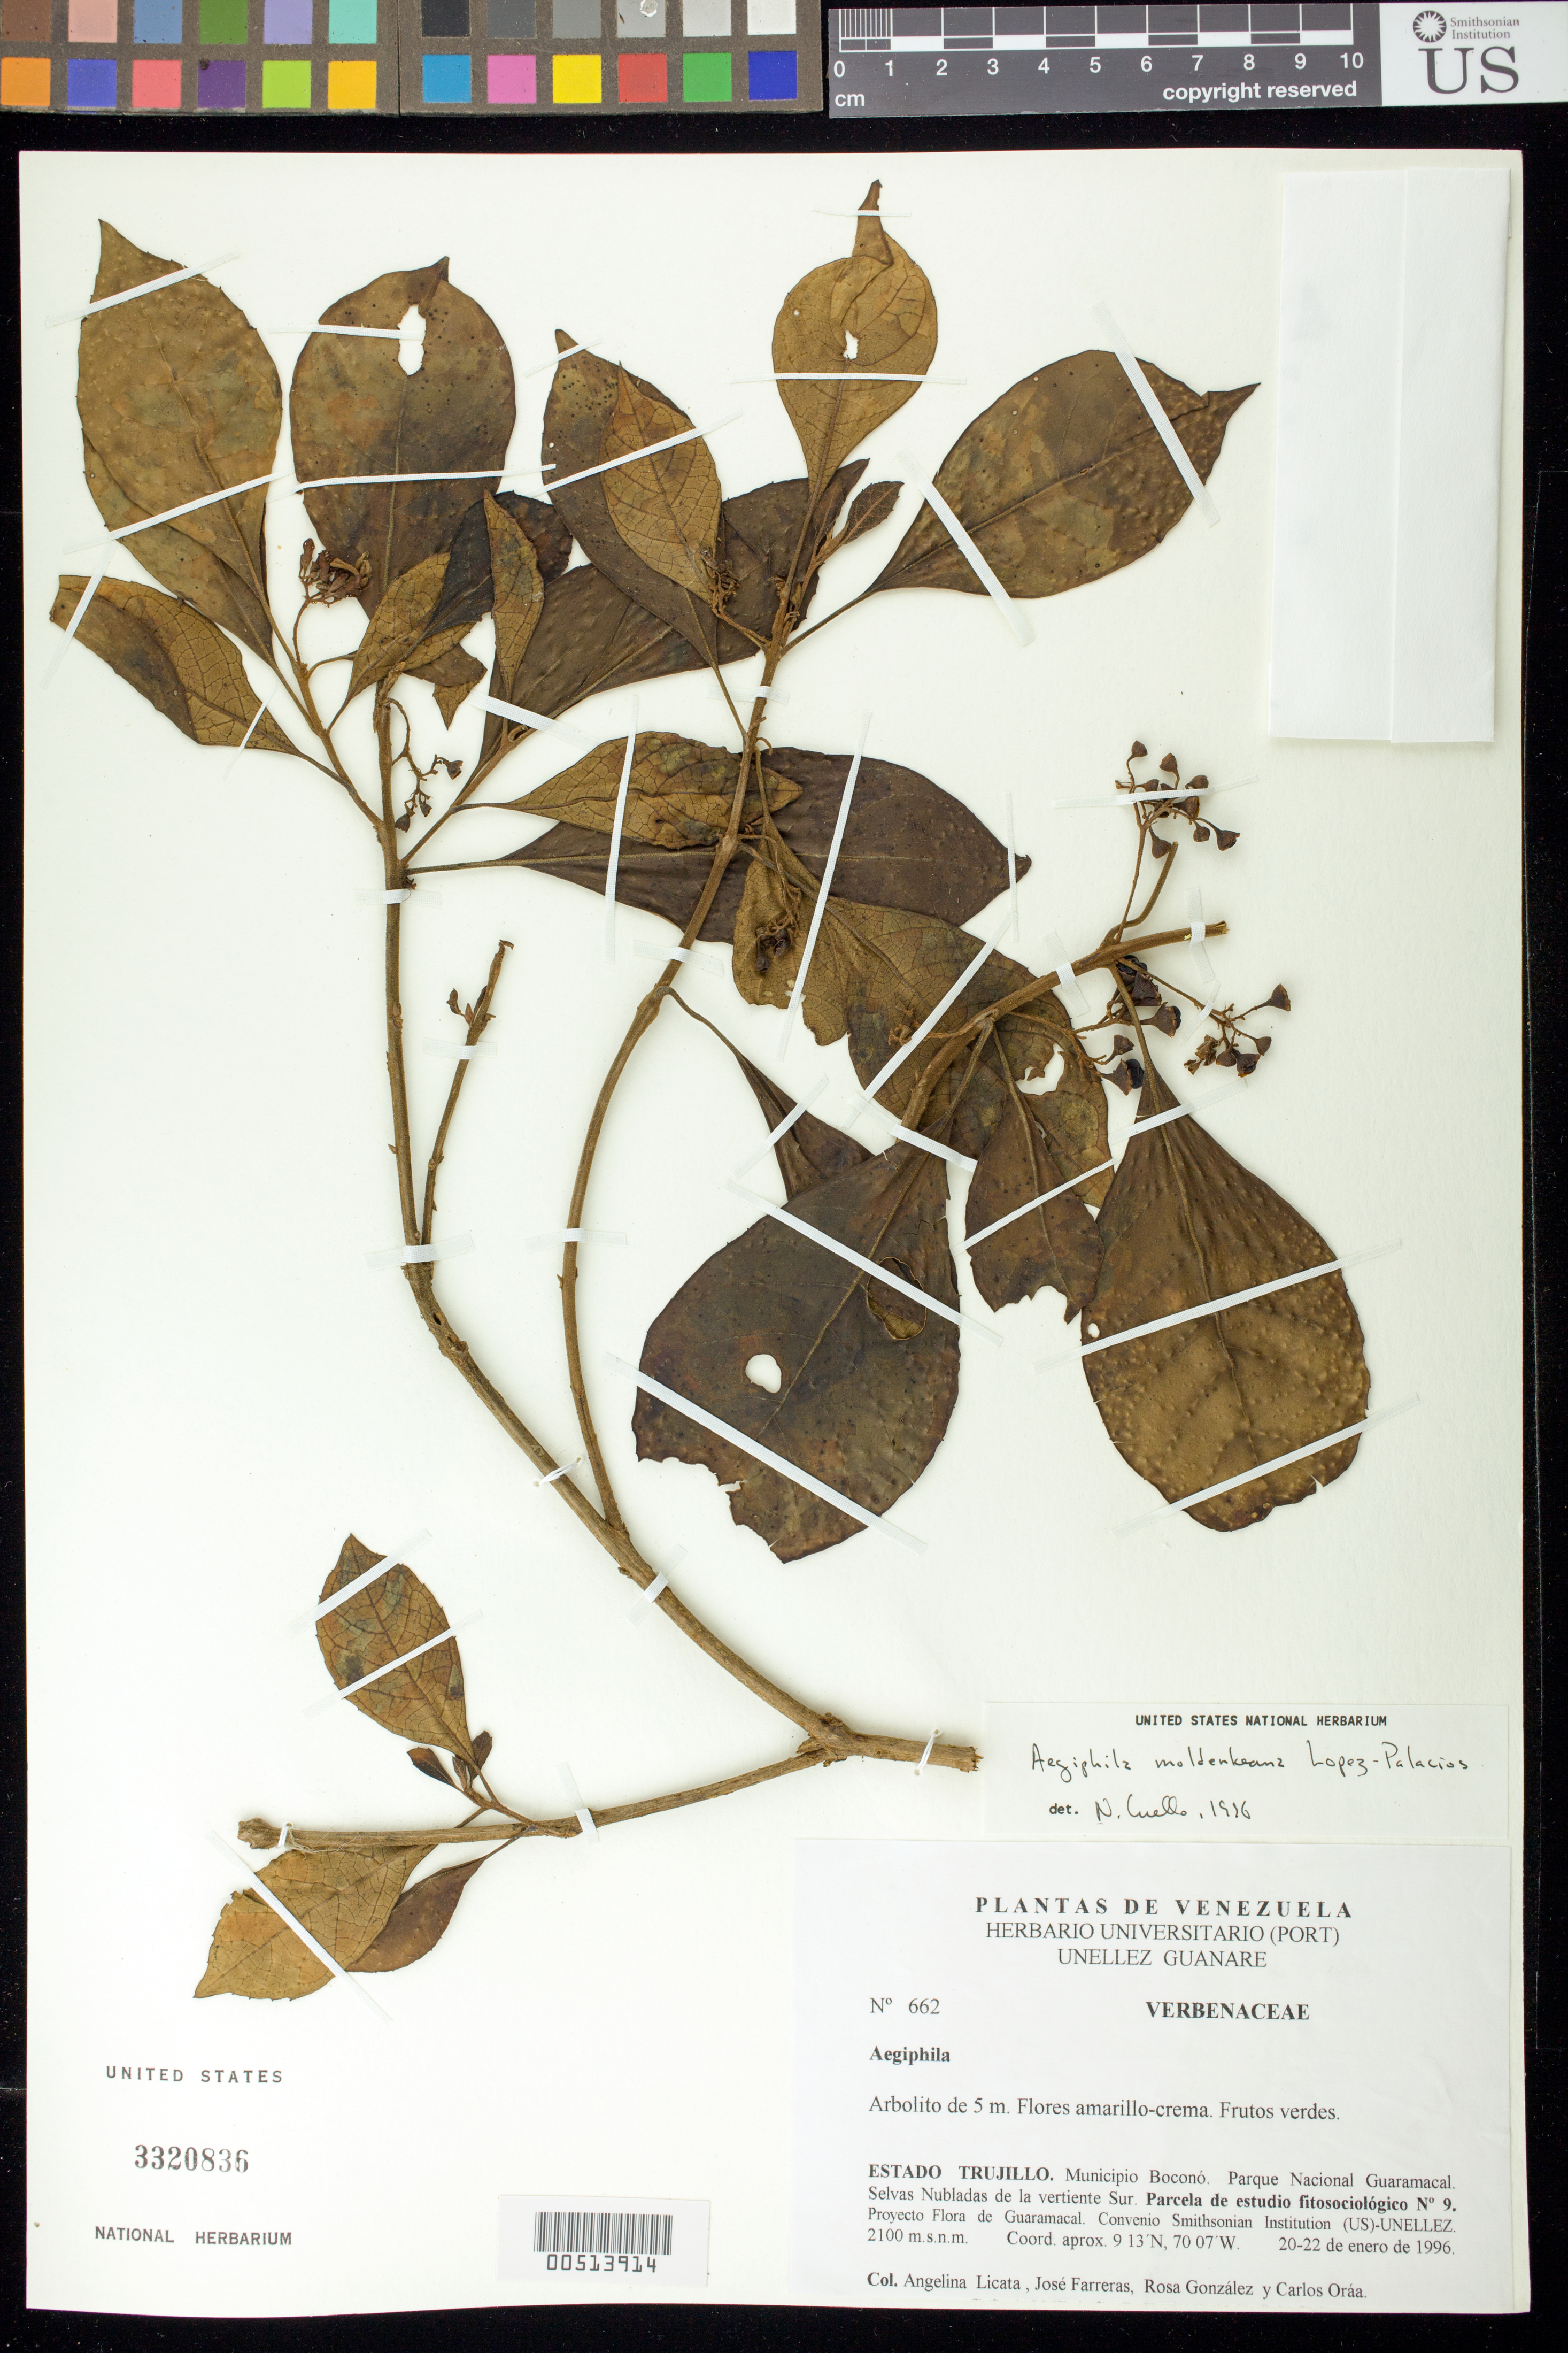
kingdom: Plantae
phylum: Tracheophyta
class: Magnoliopsida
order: Lamiales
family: Lamiaceae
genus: Aegiphila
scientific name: Aegiphila moldenkeana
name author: López-Pal.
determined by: Cuello, Nidia L.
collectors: A. Licata, J. Farreras, R. González & C. Oráa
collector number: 662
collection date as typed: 20 Jan 1996 to 22 Jan 1996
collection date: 1996-01-20/1996-01-22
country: Venezuela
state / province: Trujillo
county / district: Boconó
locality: Parque Nacional Guaramacal, vertiente S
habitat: Selva Nubladas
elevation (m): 2100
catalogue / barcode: US 3320836